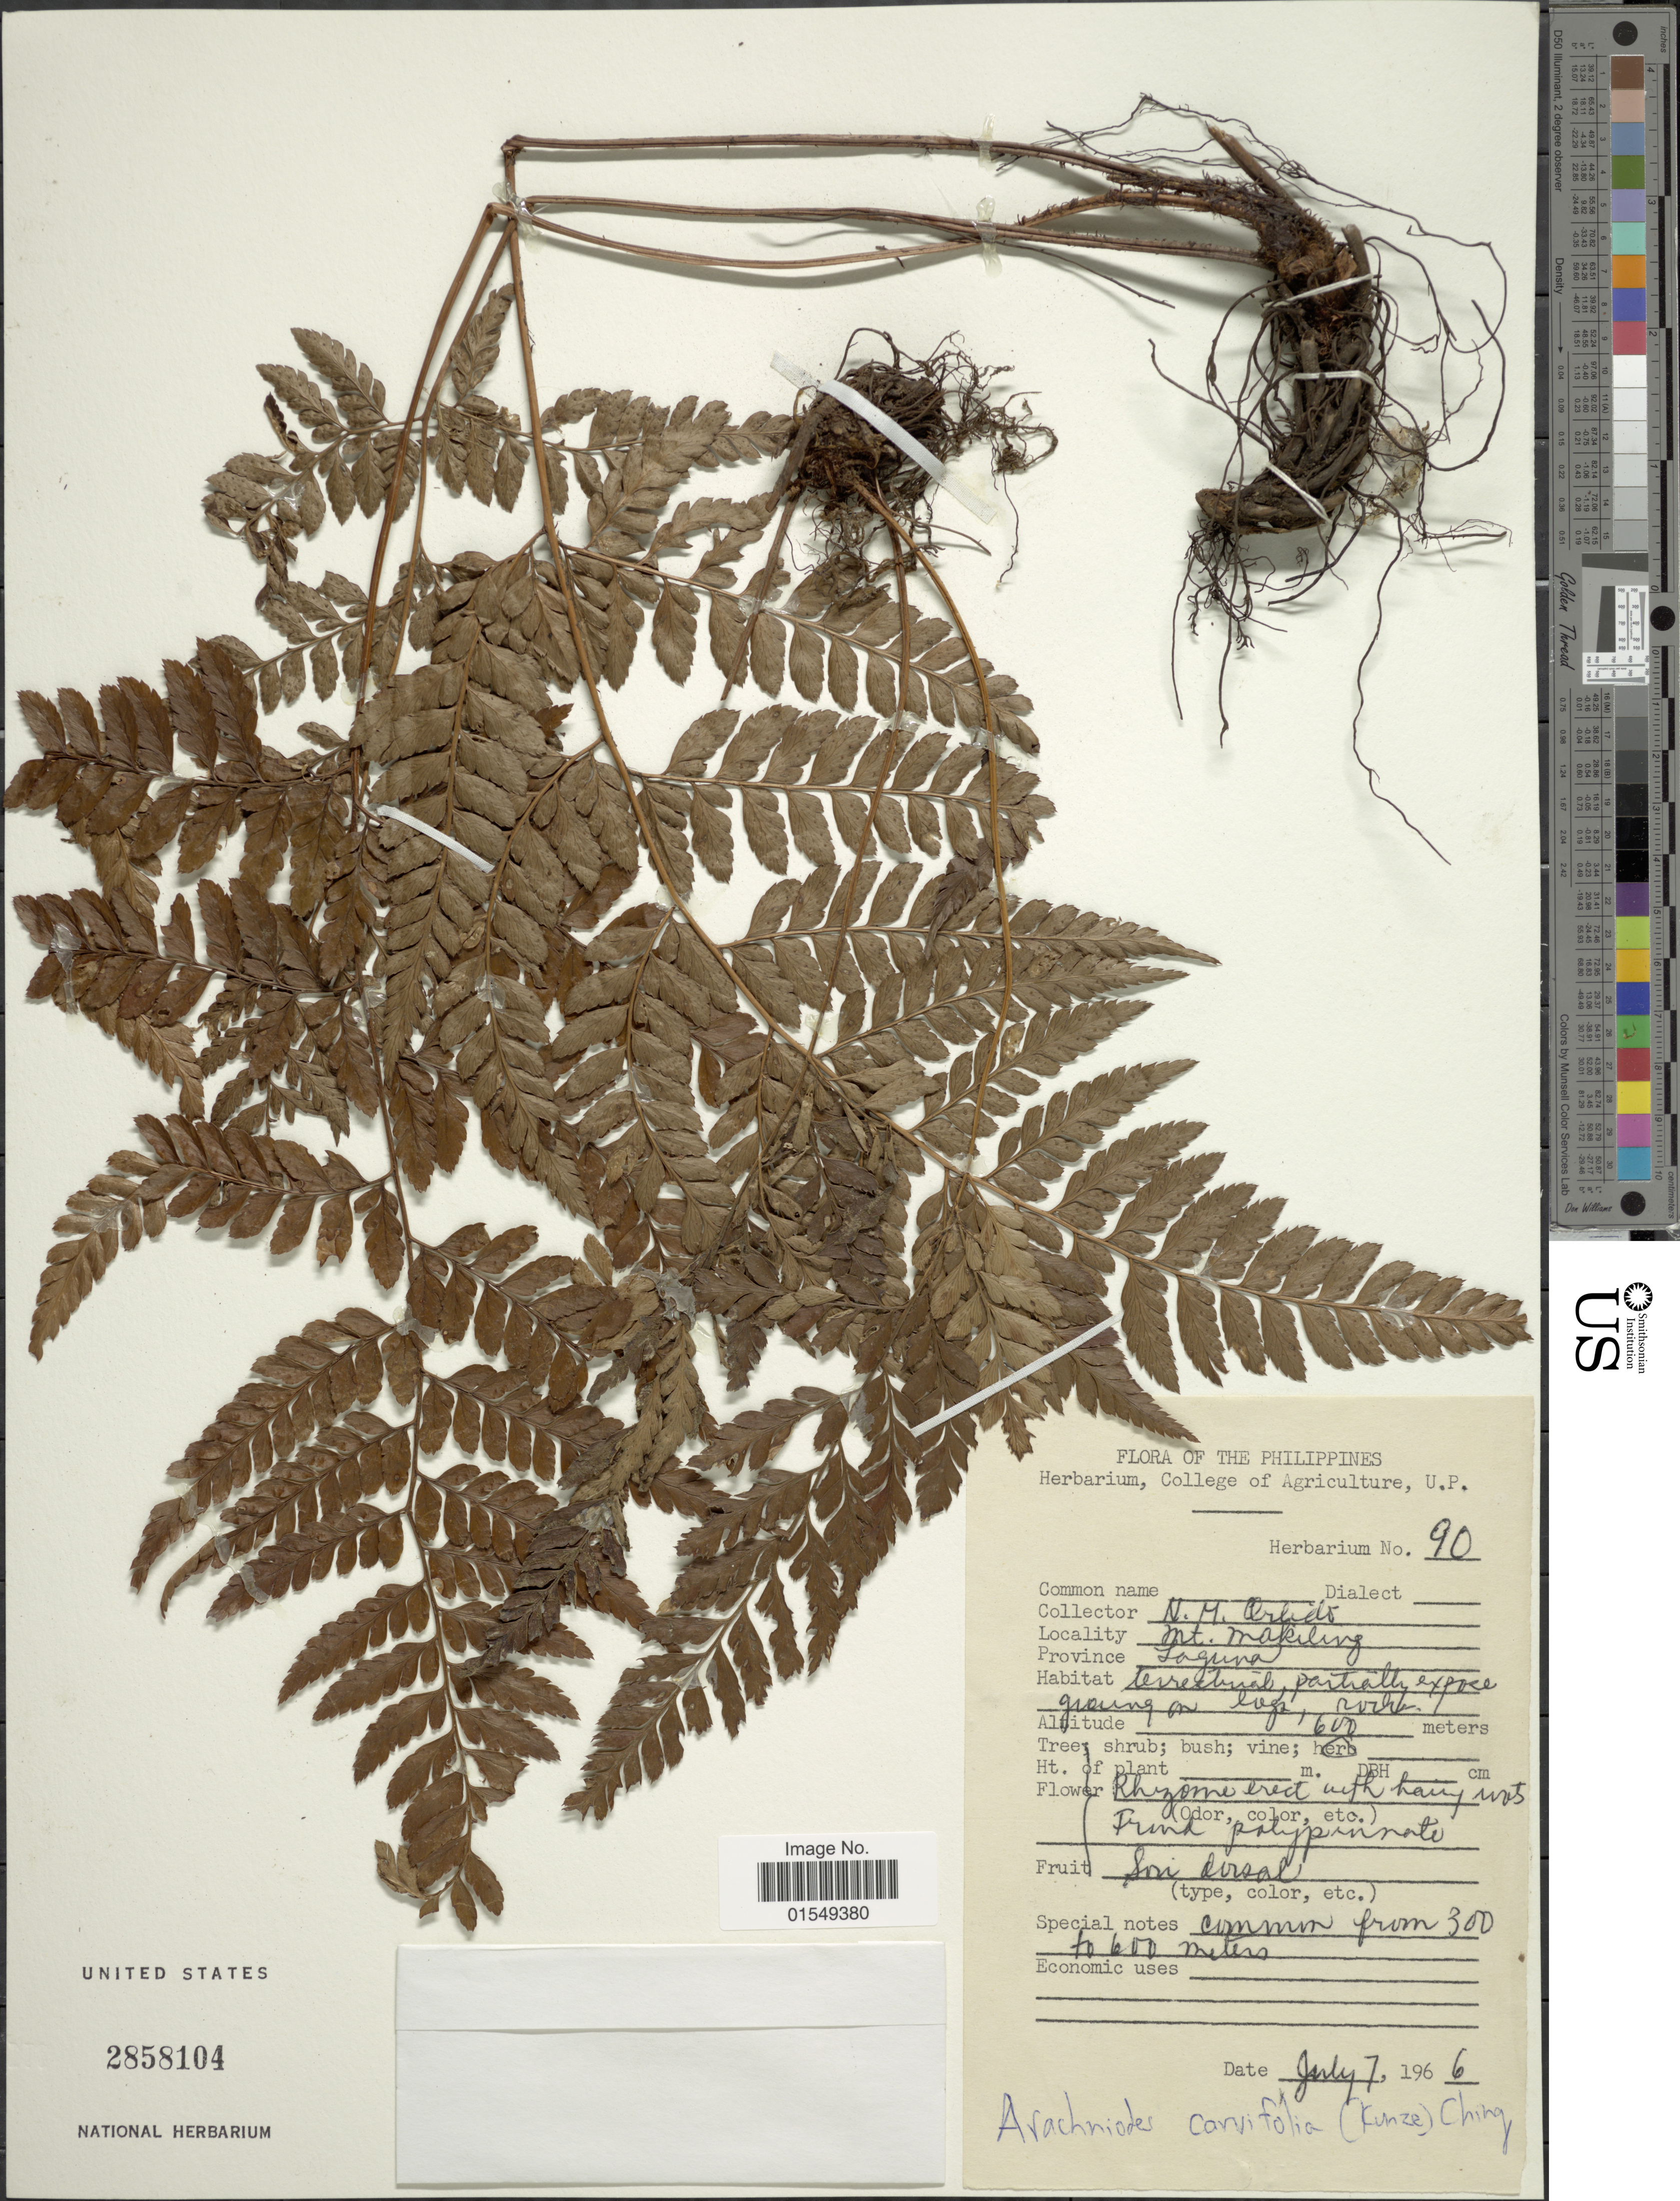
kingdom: Plantae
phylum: Tracheophyta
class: Polypodiopsida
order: Polypodiales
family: Dryopteridaceae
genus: Arachniodes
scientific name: Arachniodes carvifolia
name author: (Kunze) Ching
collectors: N. Orlido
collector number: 90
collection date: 1966-07-07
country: Philippines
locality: Mt. Makiling, Province Laguna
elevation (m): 300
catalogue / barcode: US 2858104